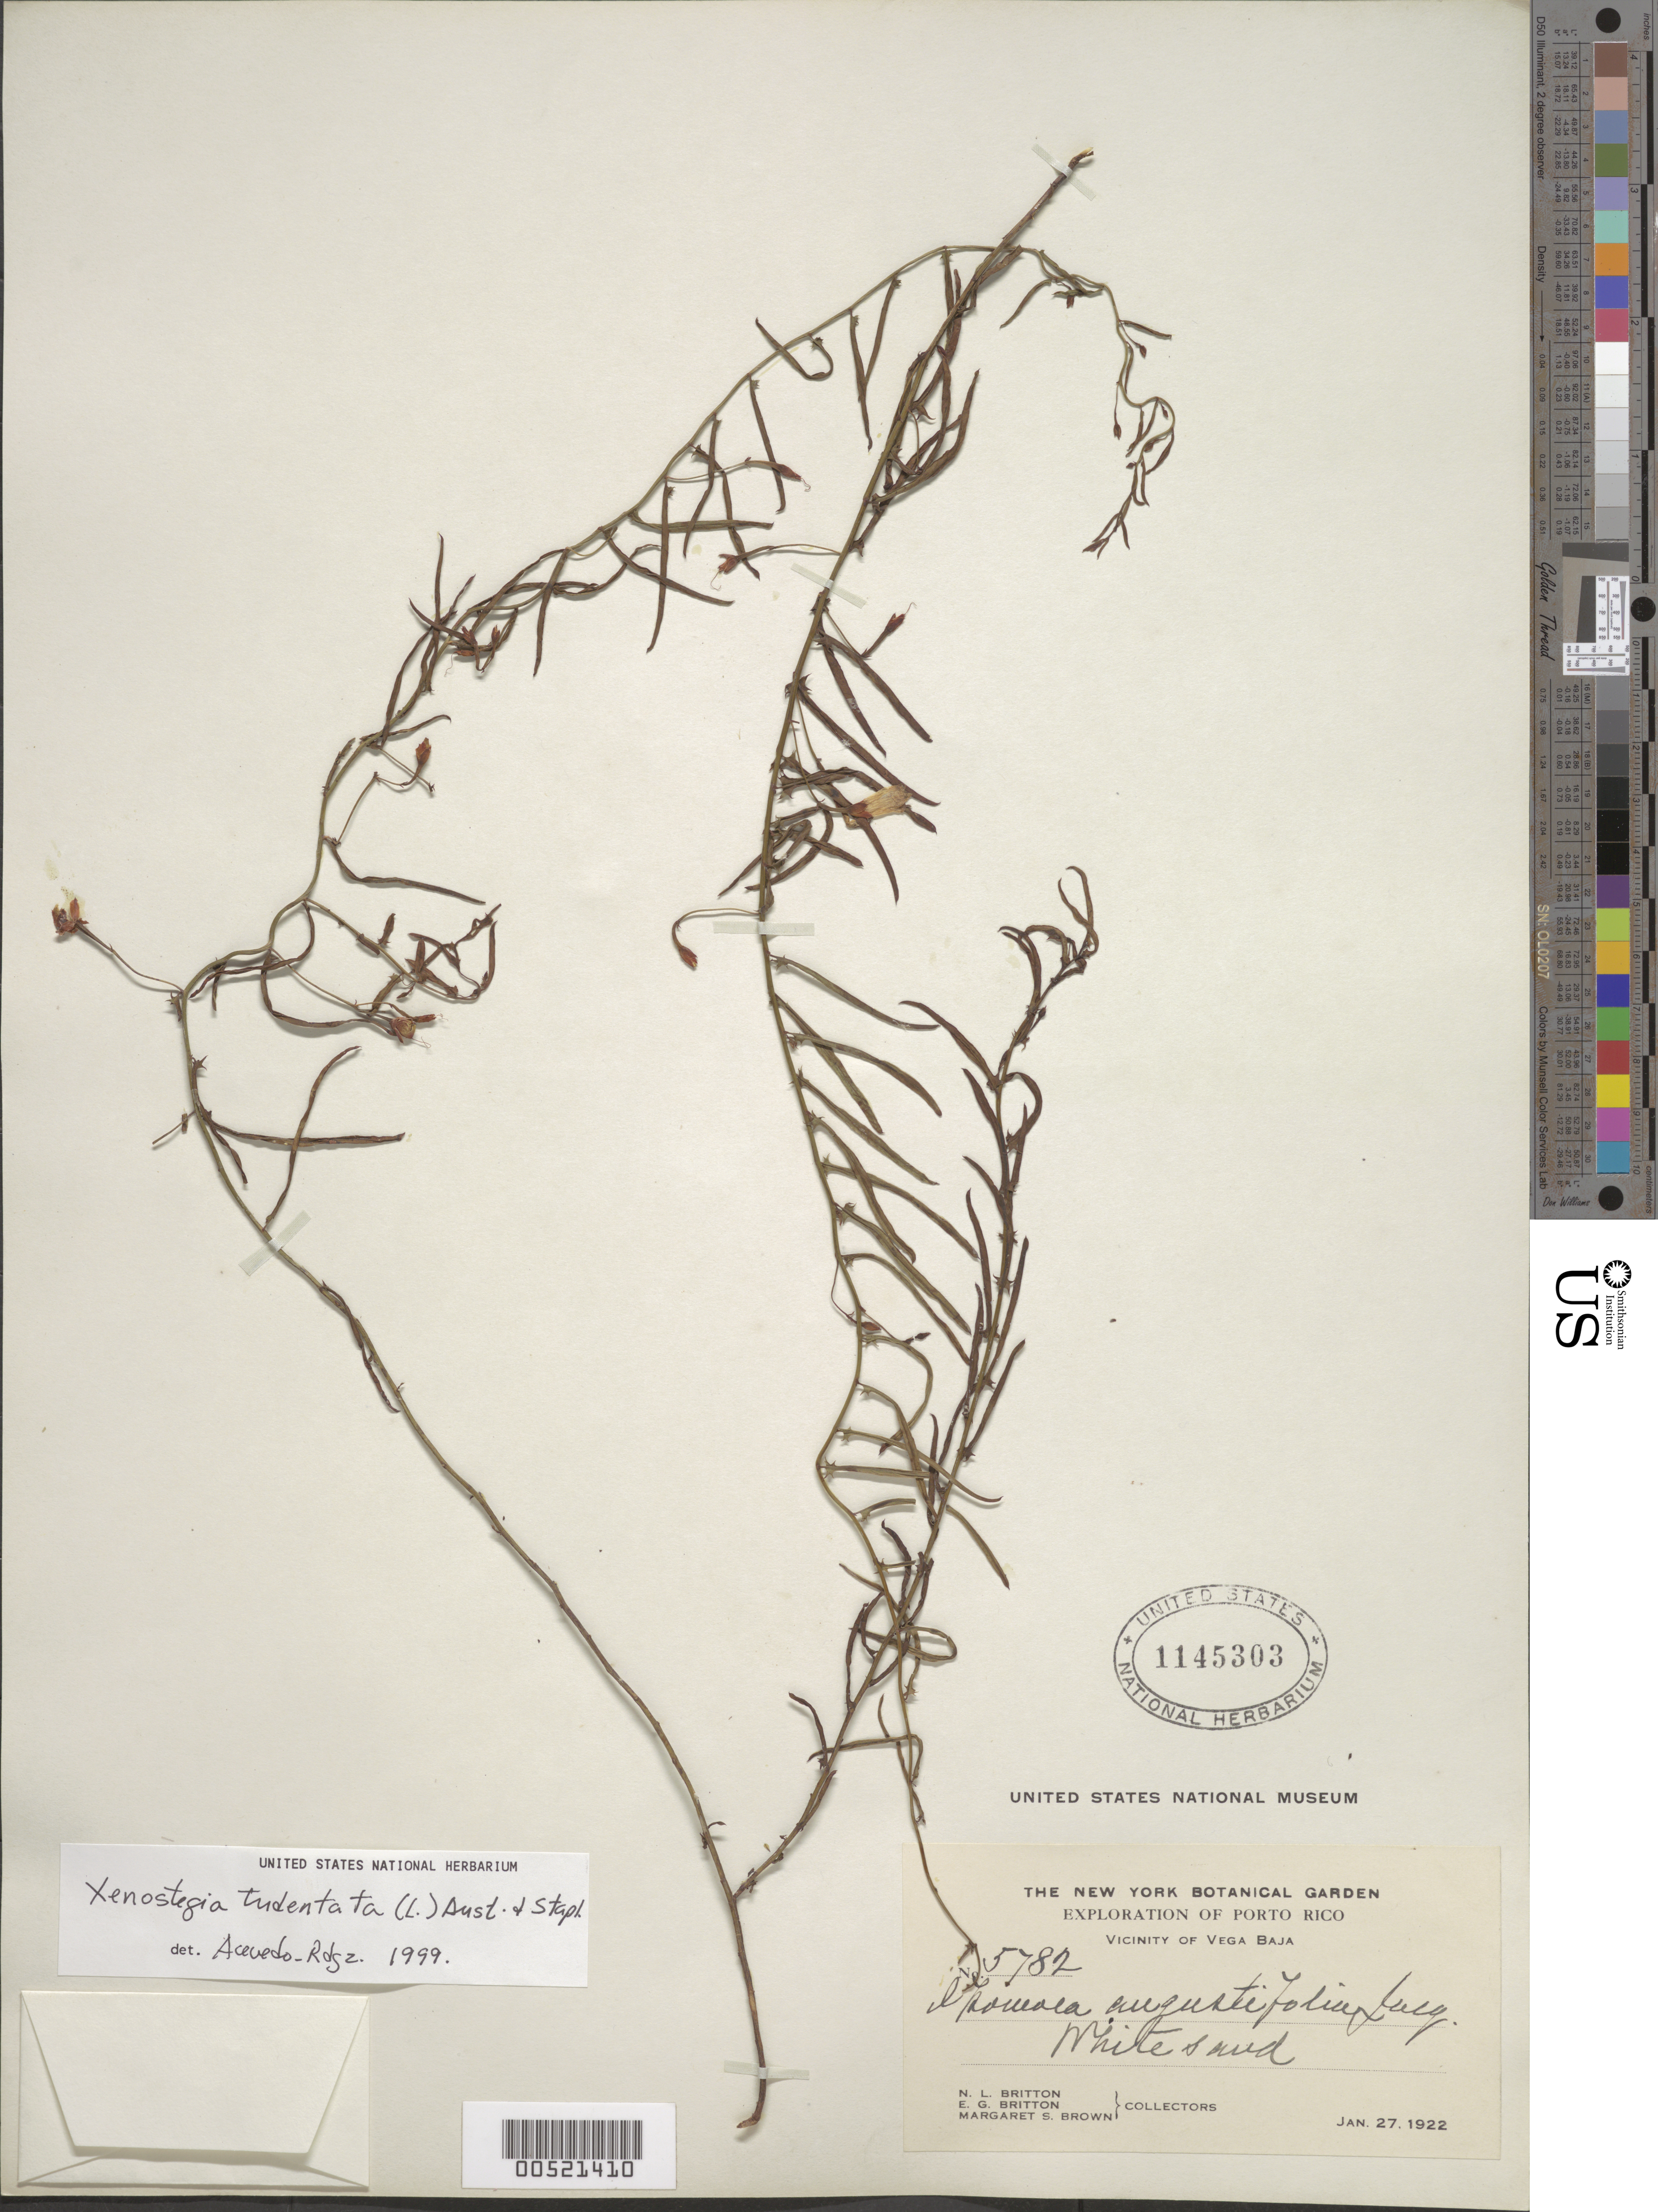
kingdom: Plantae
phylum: Tracheophyta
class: Magnoliopsida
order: Solanales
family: Convolvulaceae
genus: Xenostegia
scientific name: Xenostegia tridentata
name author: (L.) D.F. Austin & Staples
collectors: N. Britton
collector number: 5782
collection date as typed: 27 Jan 1922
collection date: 1922-01-27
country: Puerto Rico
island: Greater Antilles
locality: Vicinity of Vega Baja.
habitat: White sand.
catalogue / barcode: US 1145303